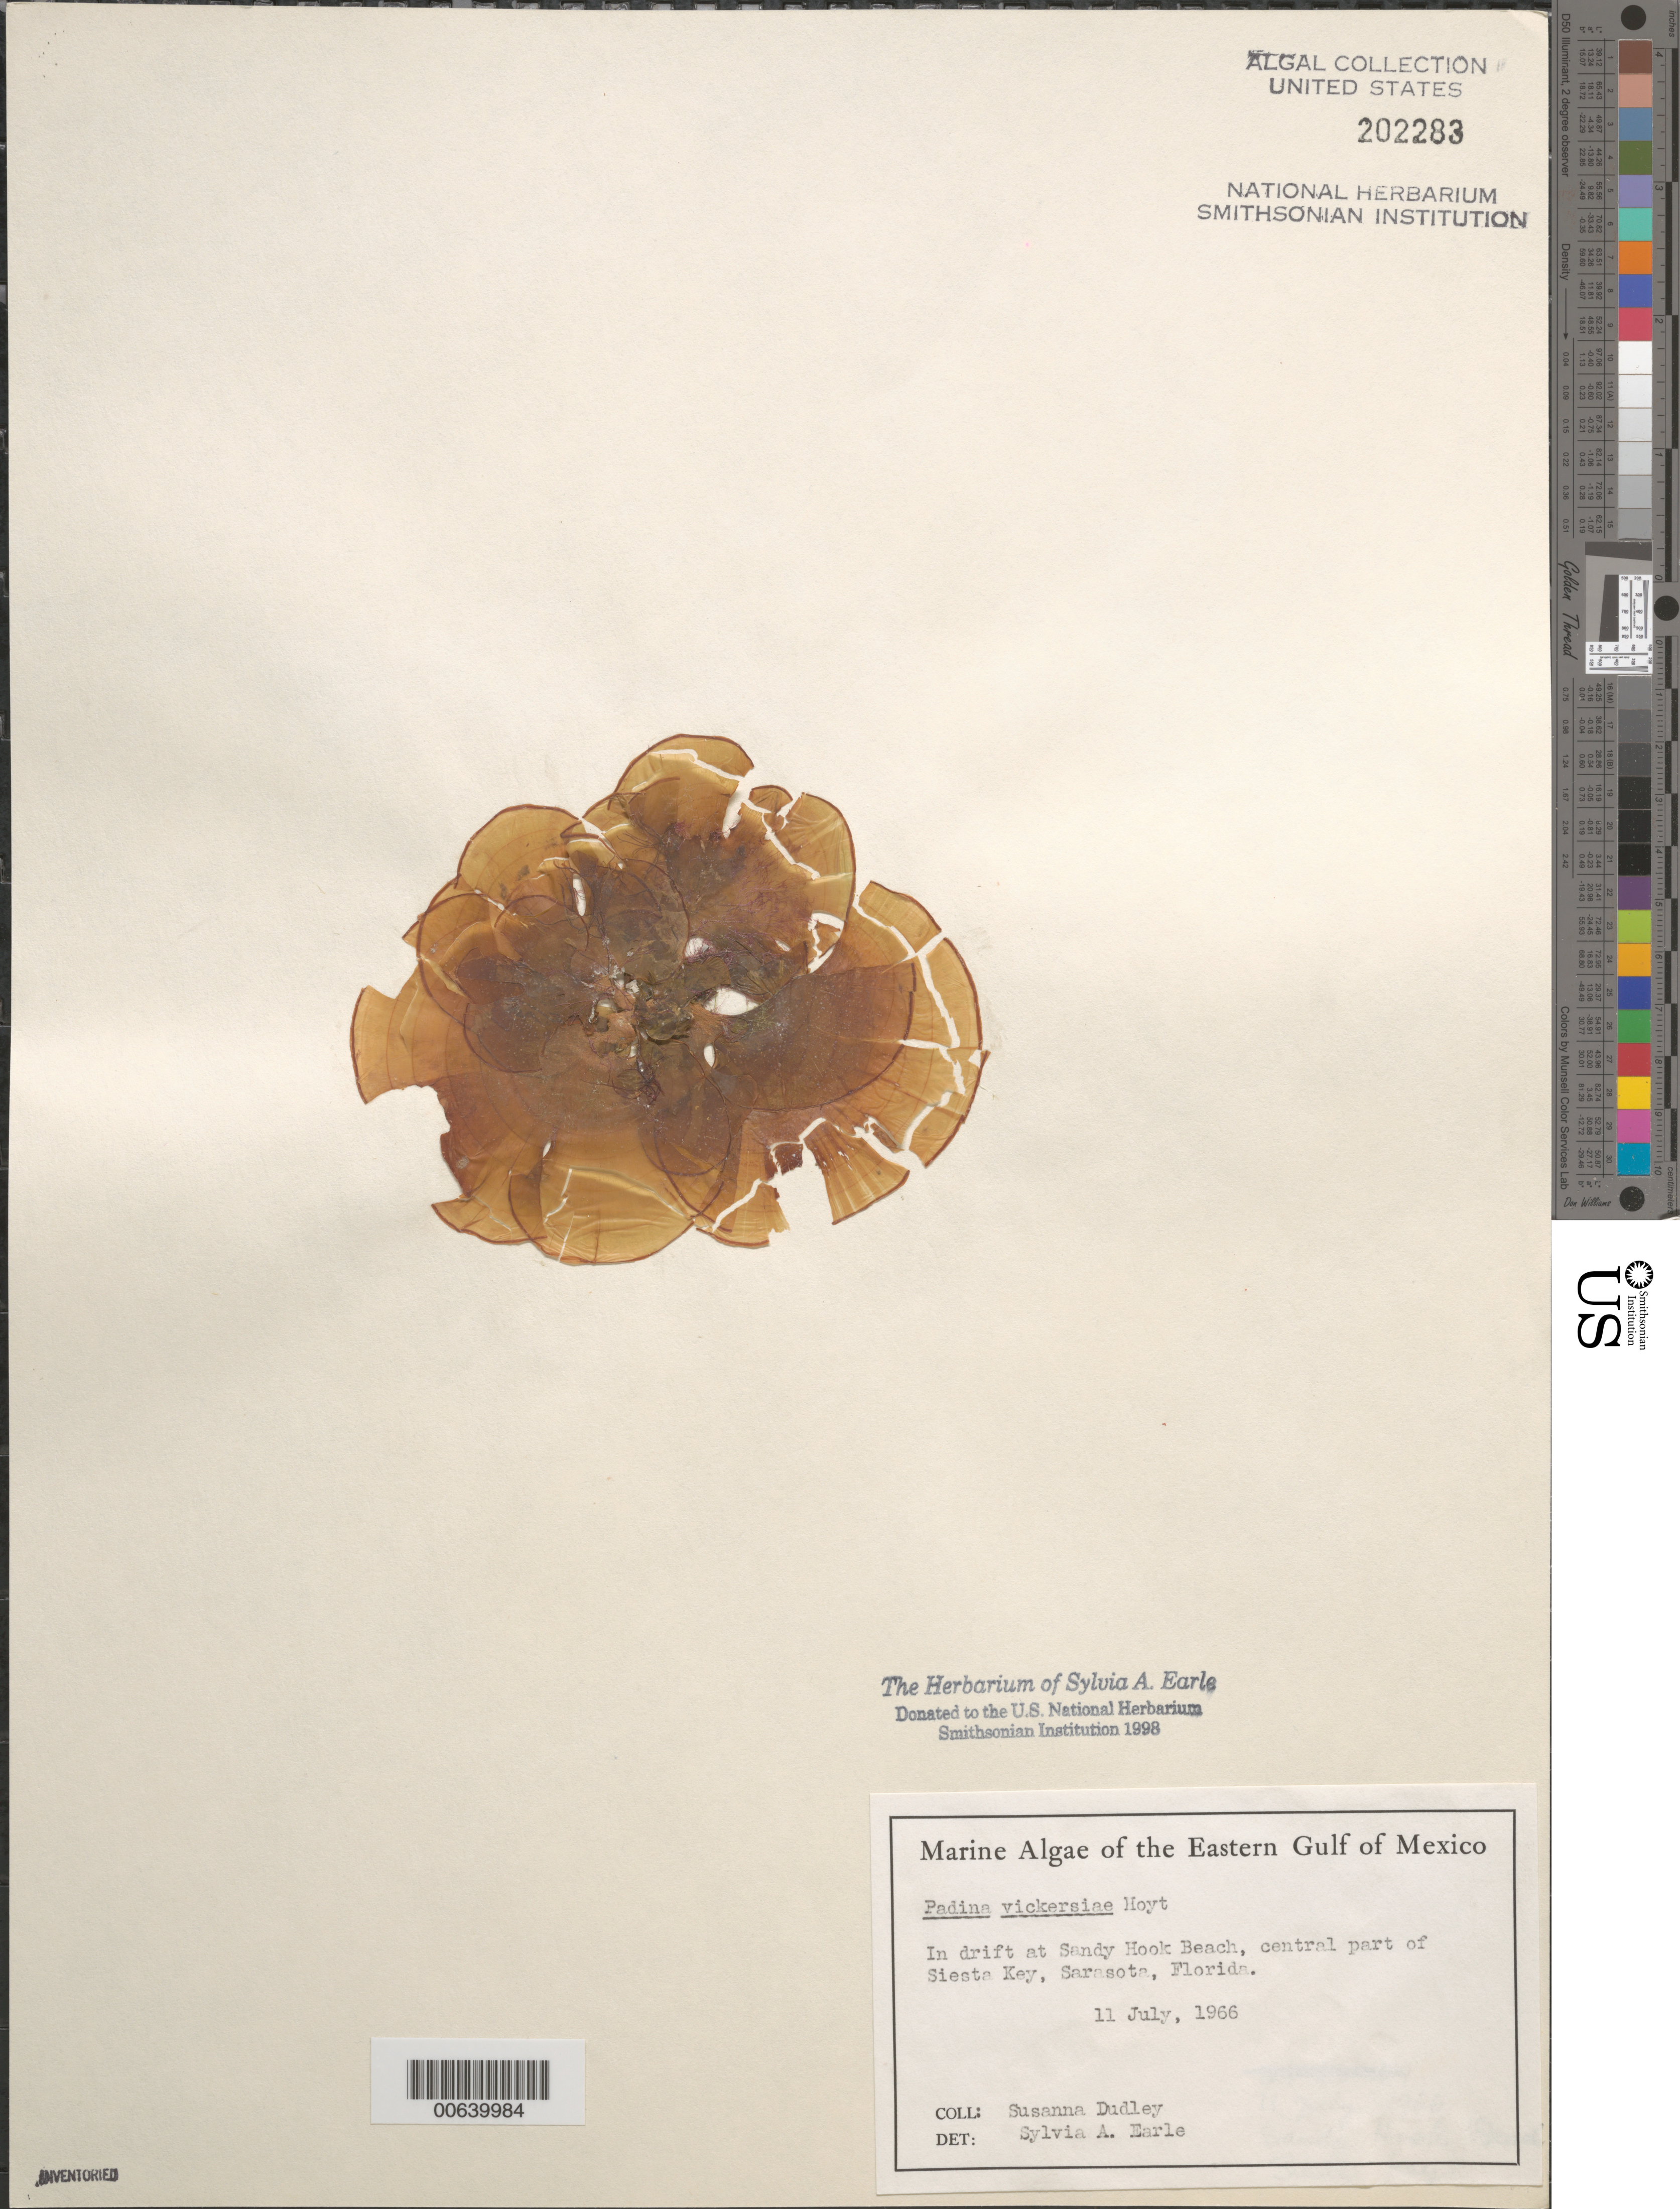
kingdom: Chromista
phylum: Ochrophyta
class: Phaeophyceae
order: Dictyotales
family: Dictyotaceae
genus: Padina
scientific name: Padina gymnospora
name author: (Kütz.) O.G. Sond.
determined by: Algae name updating Project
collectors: S. Dudley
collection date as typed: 11 Jul 1966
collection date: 1966-07-11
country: United States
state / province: Florida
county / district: Sarasota County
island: Siesta Key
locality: Sandy Hook Beach, Sarasota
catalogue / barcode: US 202283